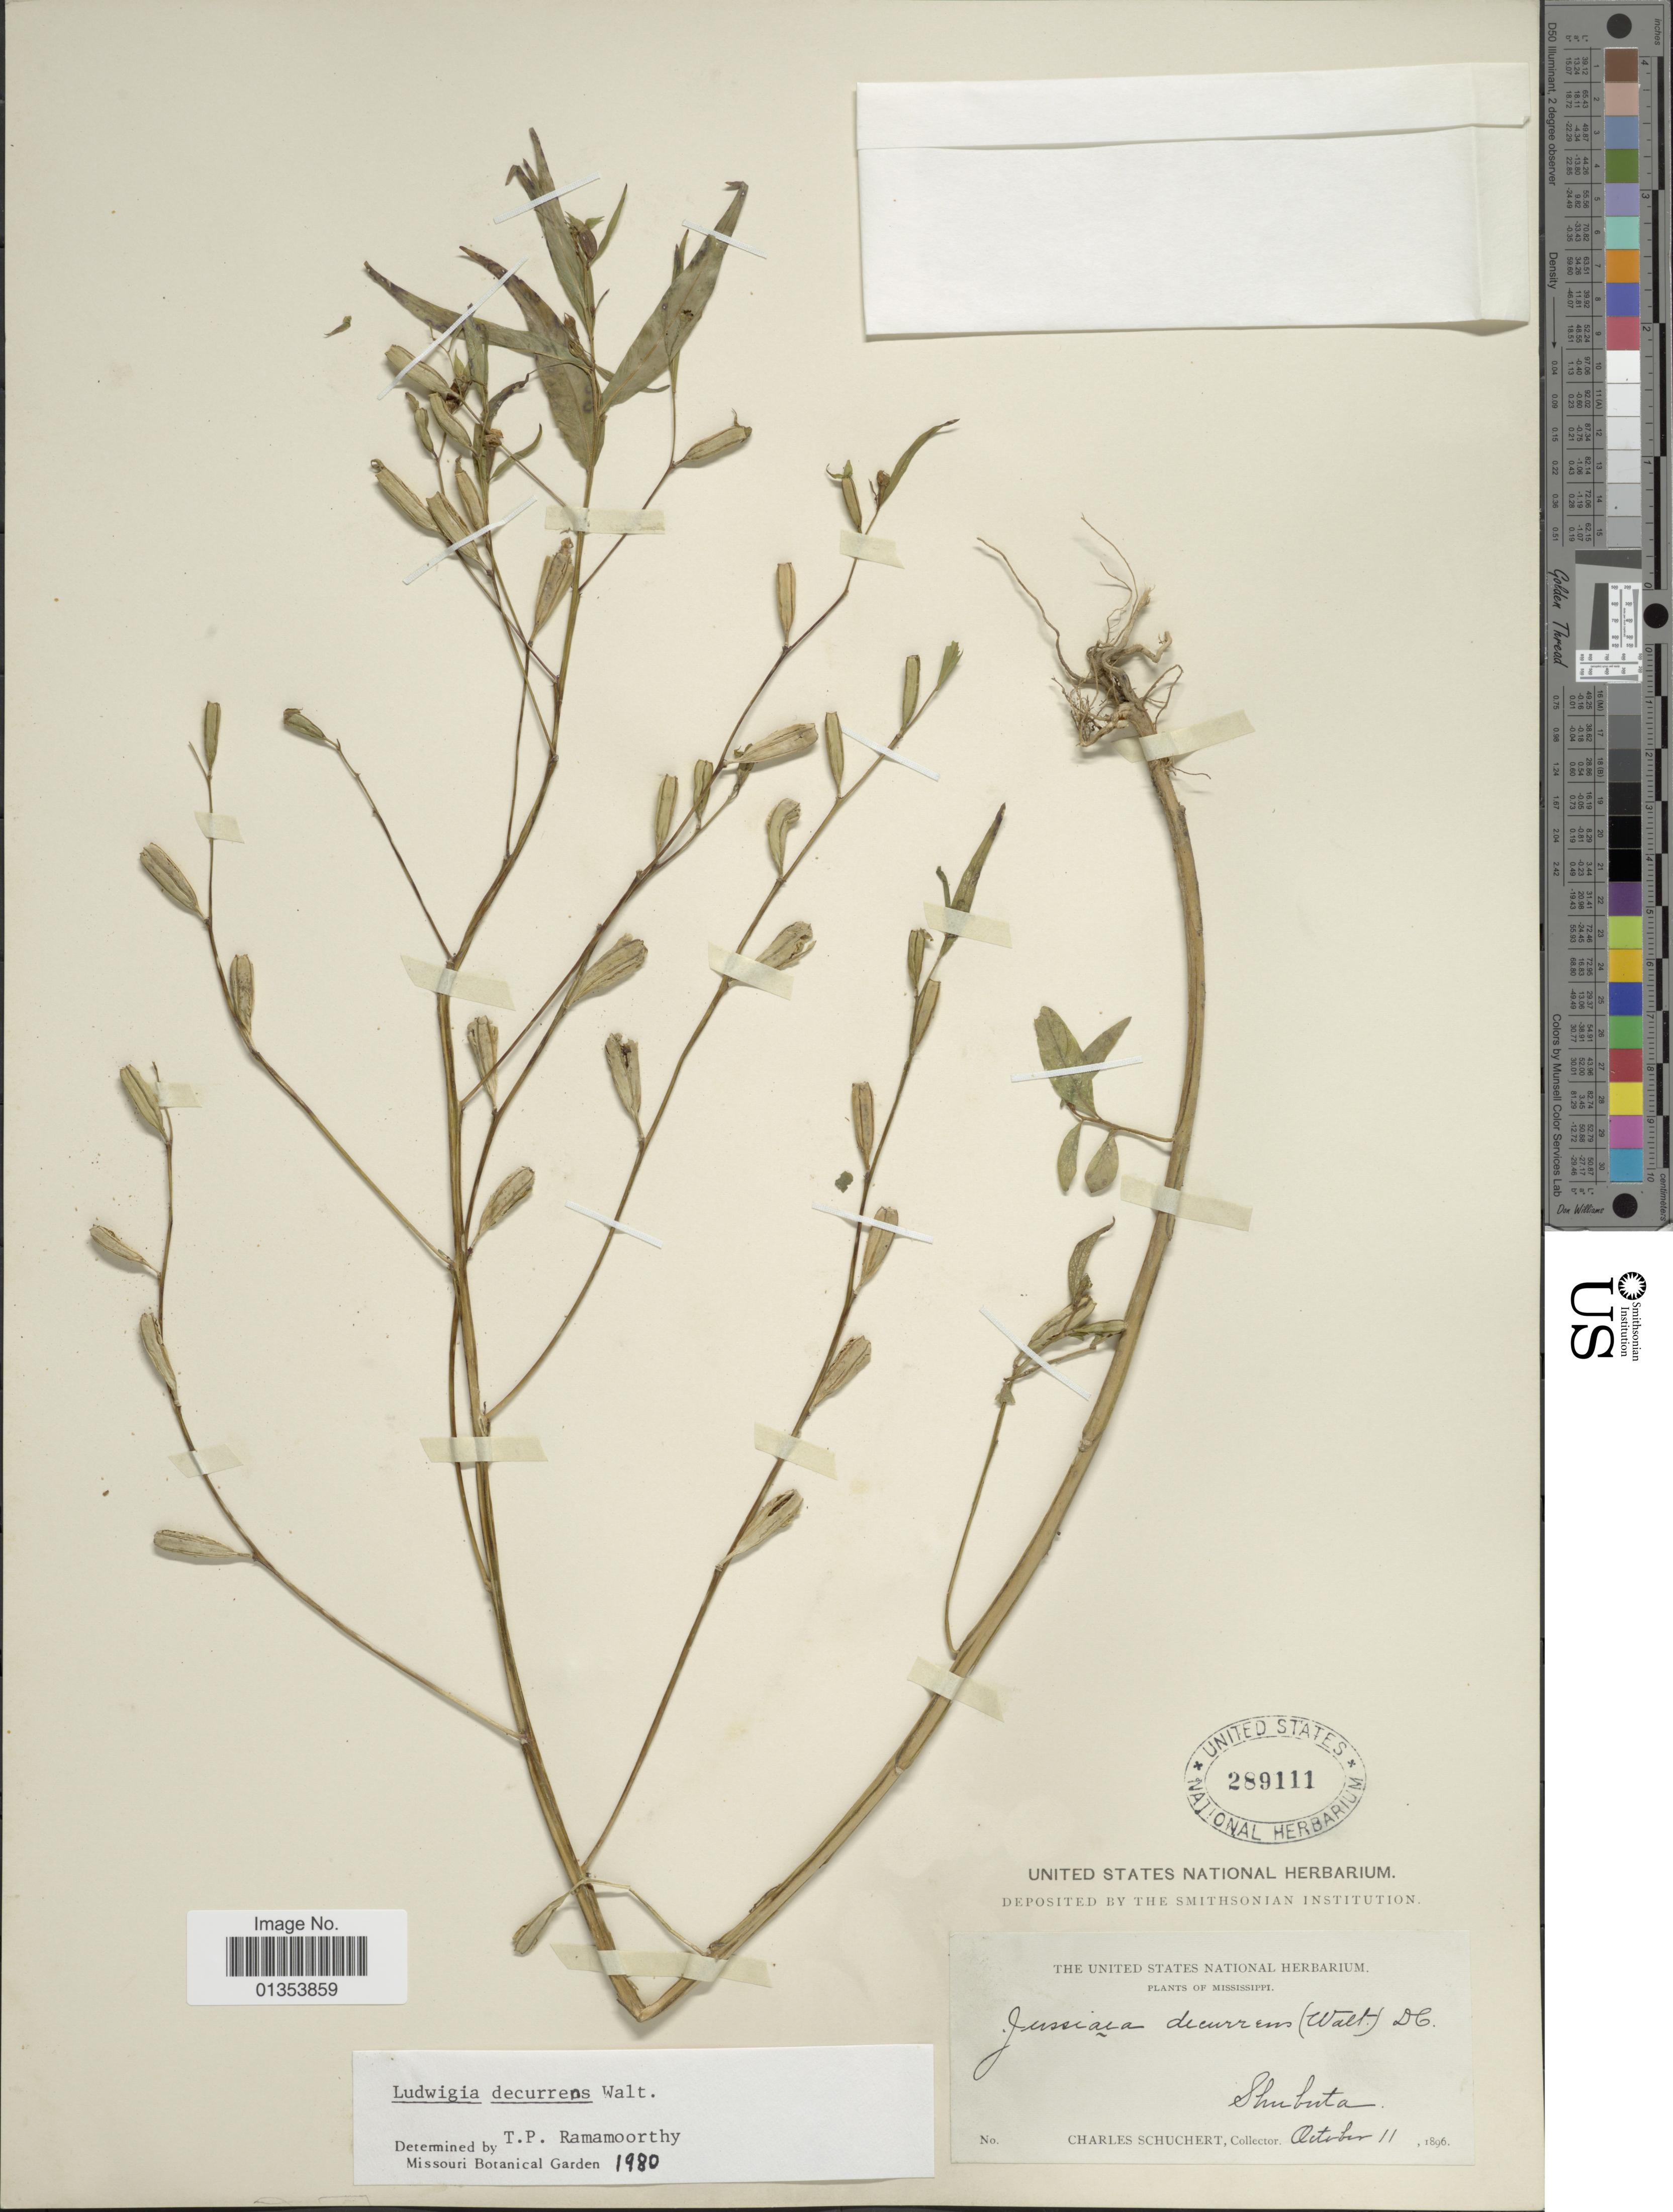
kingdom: Plantae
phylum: Tracheophyta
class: Magnoliopsida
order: Myrtales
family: Onagraceae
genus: Ludwigia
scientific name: Ludwigia decurrens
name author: Walter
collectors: C. Schuchert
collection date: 1896-10-11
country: United States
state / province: Mississippi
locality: Shubuta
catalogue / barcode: US 289111